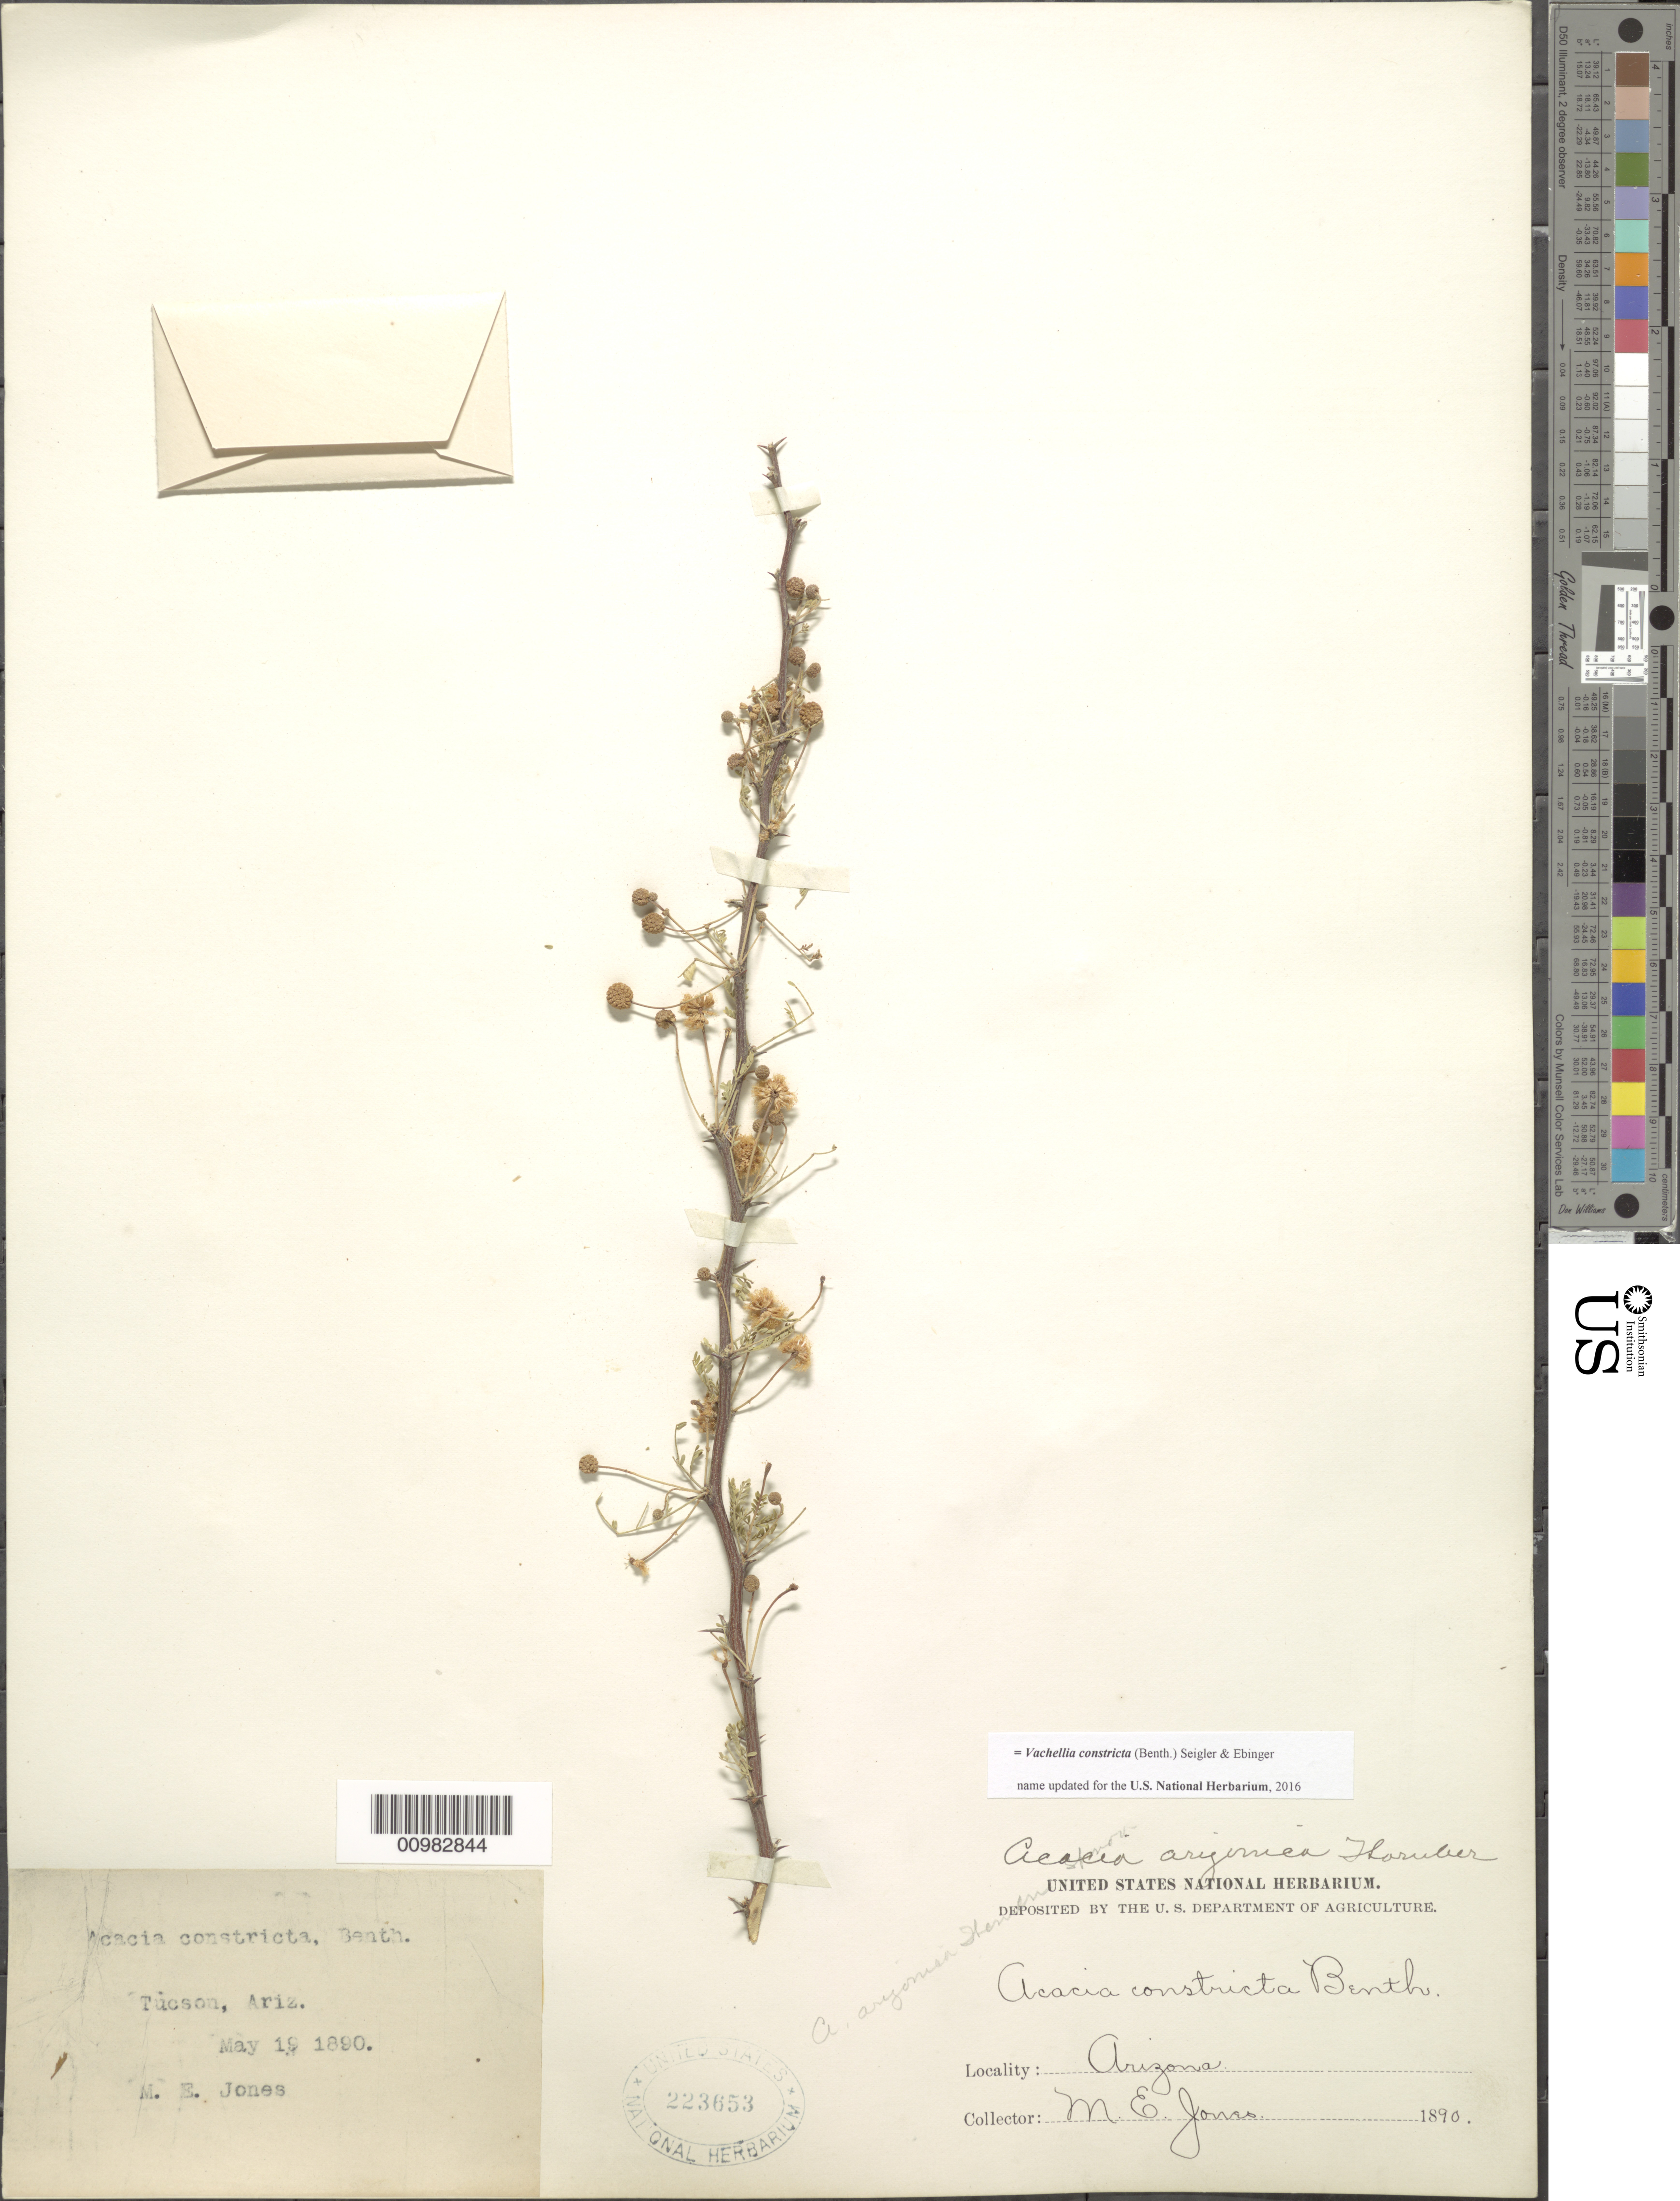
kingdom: Plantae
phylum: Tracheophyta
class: Magnoliopsida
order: Fabales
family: Fabaceae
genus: Vachellia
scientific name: Vachellia constricta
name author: (Benth.) Seigler & Ebinger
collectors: M. E. Jones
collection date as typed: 19 May 1890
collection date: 1890-05-19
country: United States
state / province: Arizona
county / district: Pima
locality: Tucson.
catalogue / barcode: US 223653